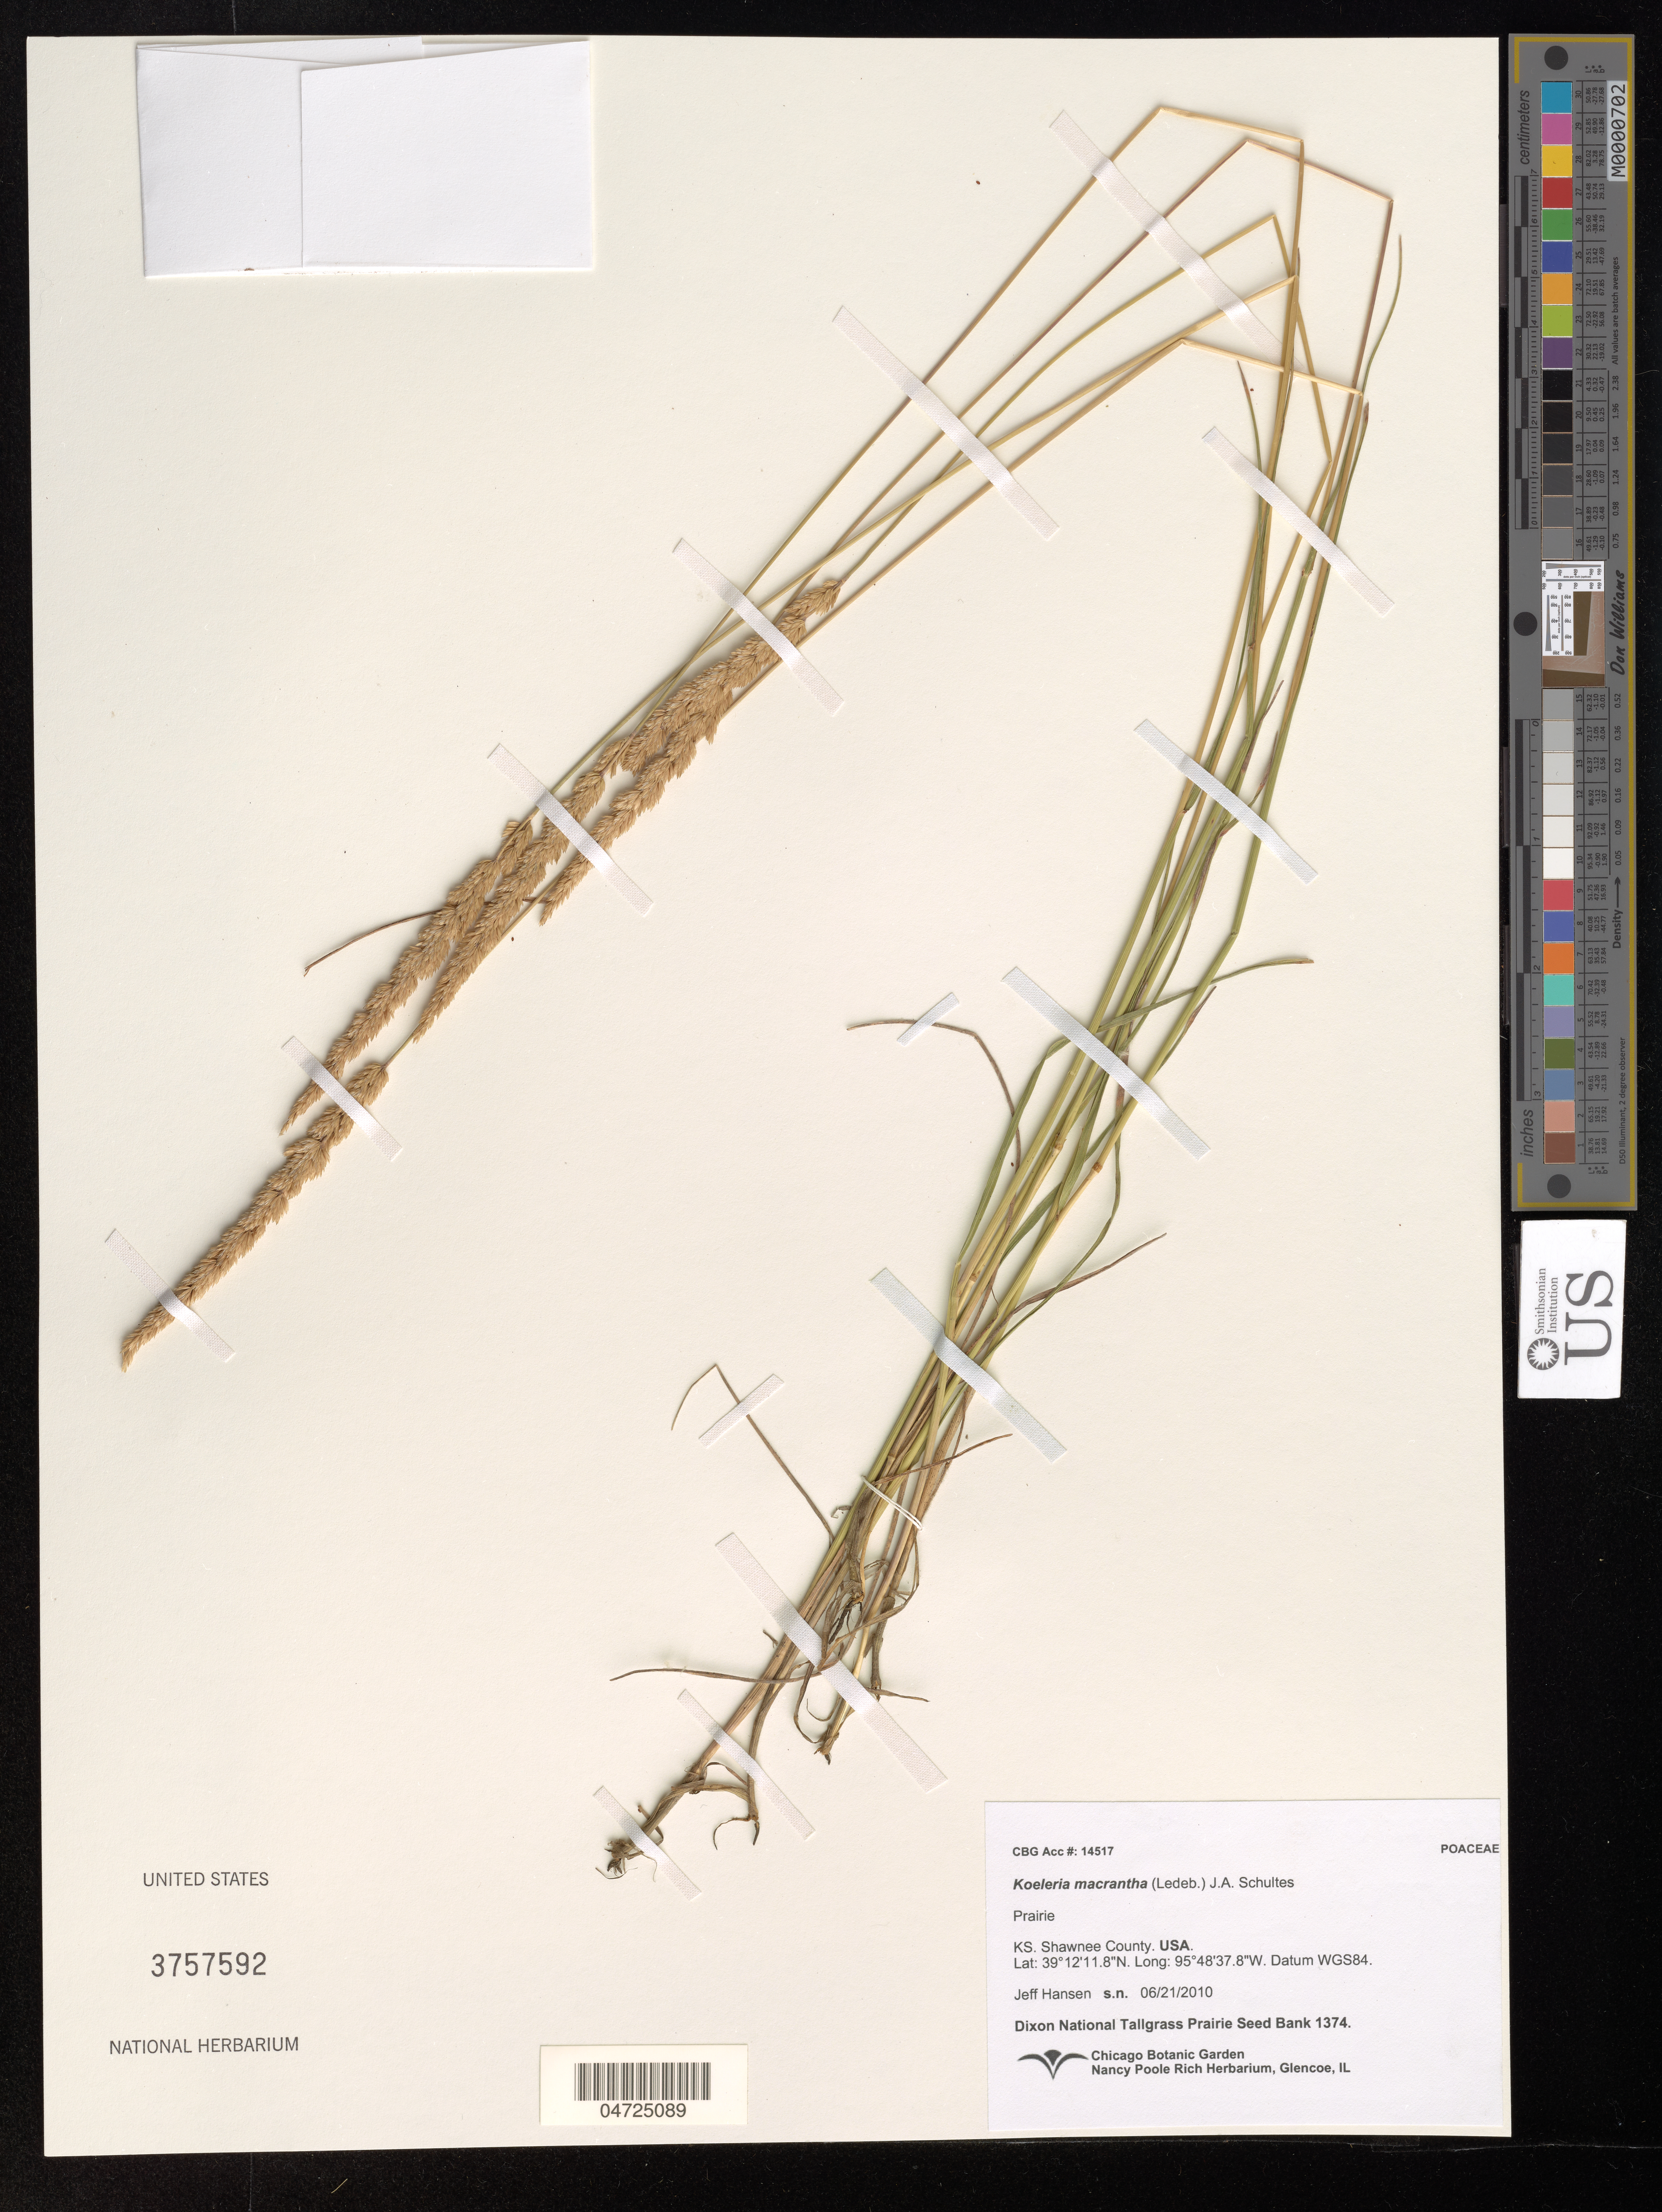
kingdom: Plantae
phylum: Tracheophyta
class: Liliopsida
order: Poales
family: Poaceae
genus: Koeleria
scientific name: Koeleria macrantha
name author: (Ledeb.) Schult.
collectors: J. Hansen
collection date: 2010-06-21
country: United States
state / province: Kansas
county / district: Shawnee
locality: Shawnee County. Datum WGS84.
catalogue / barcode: US 3757592